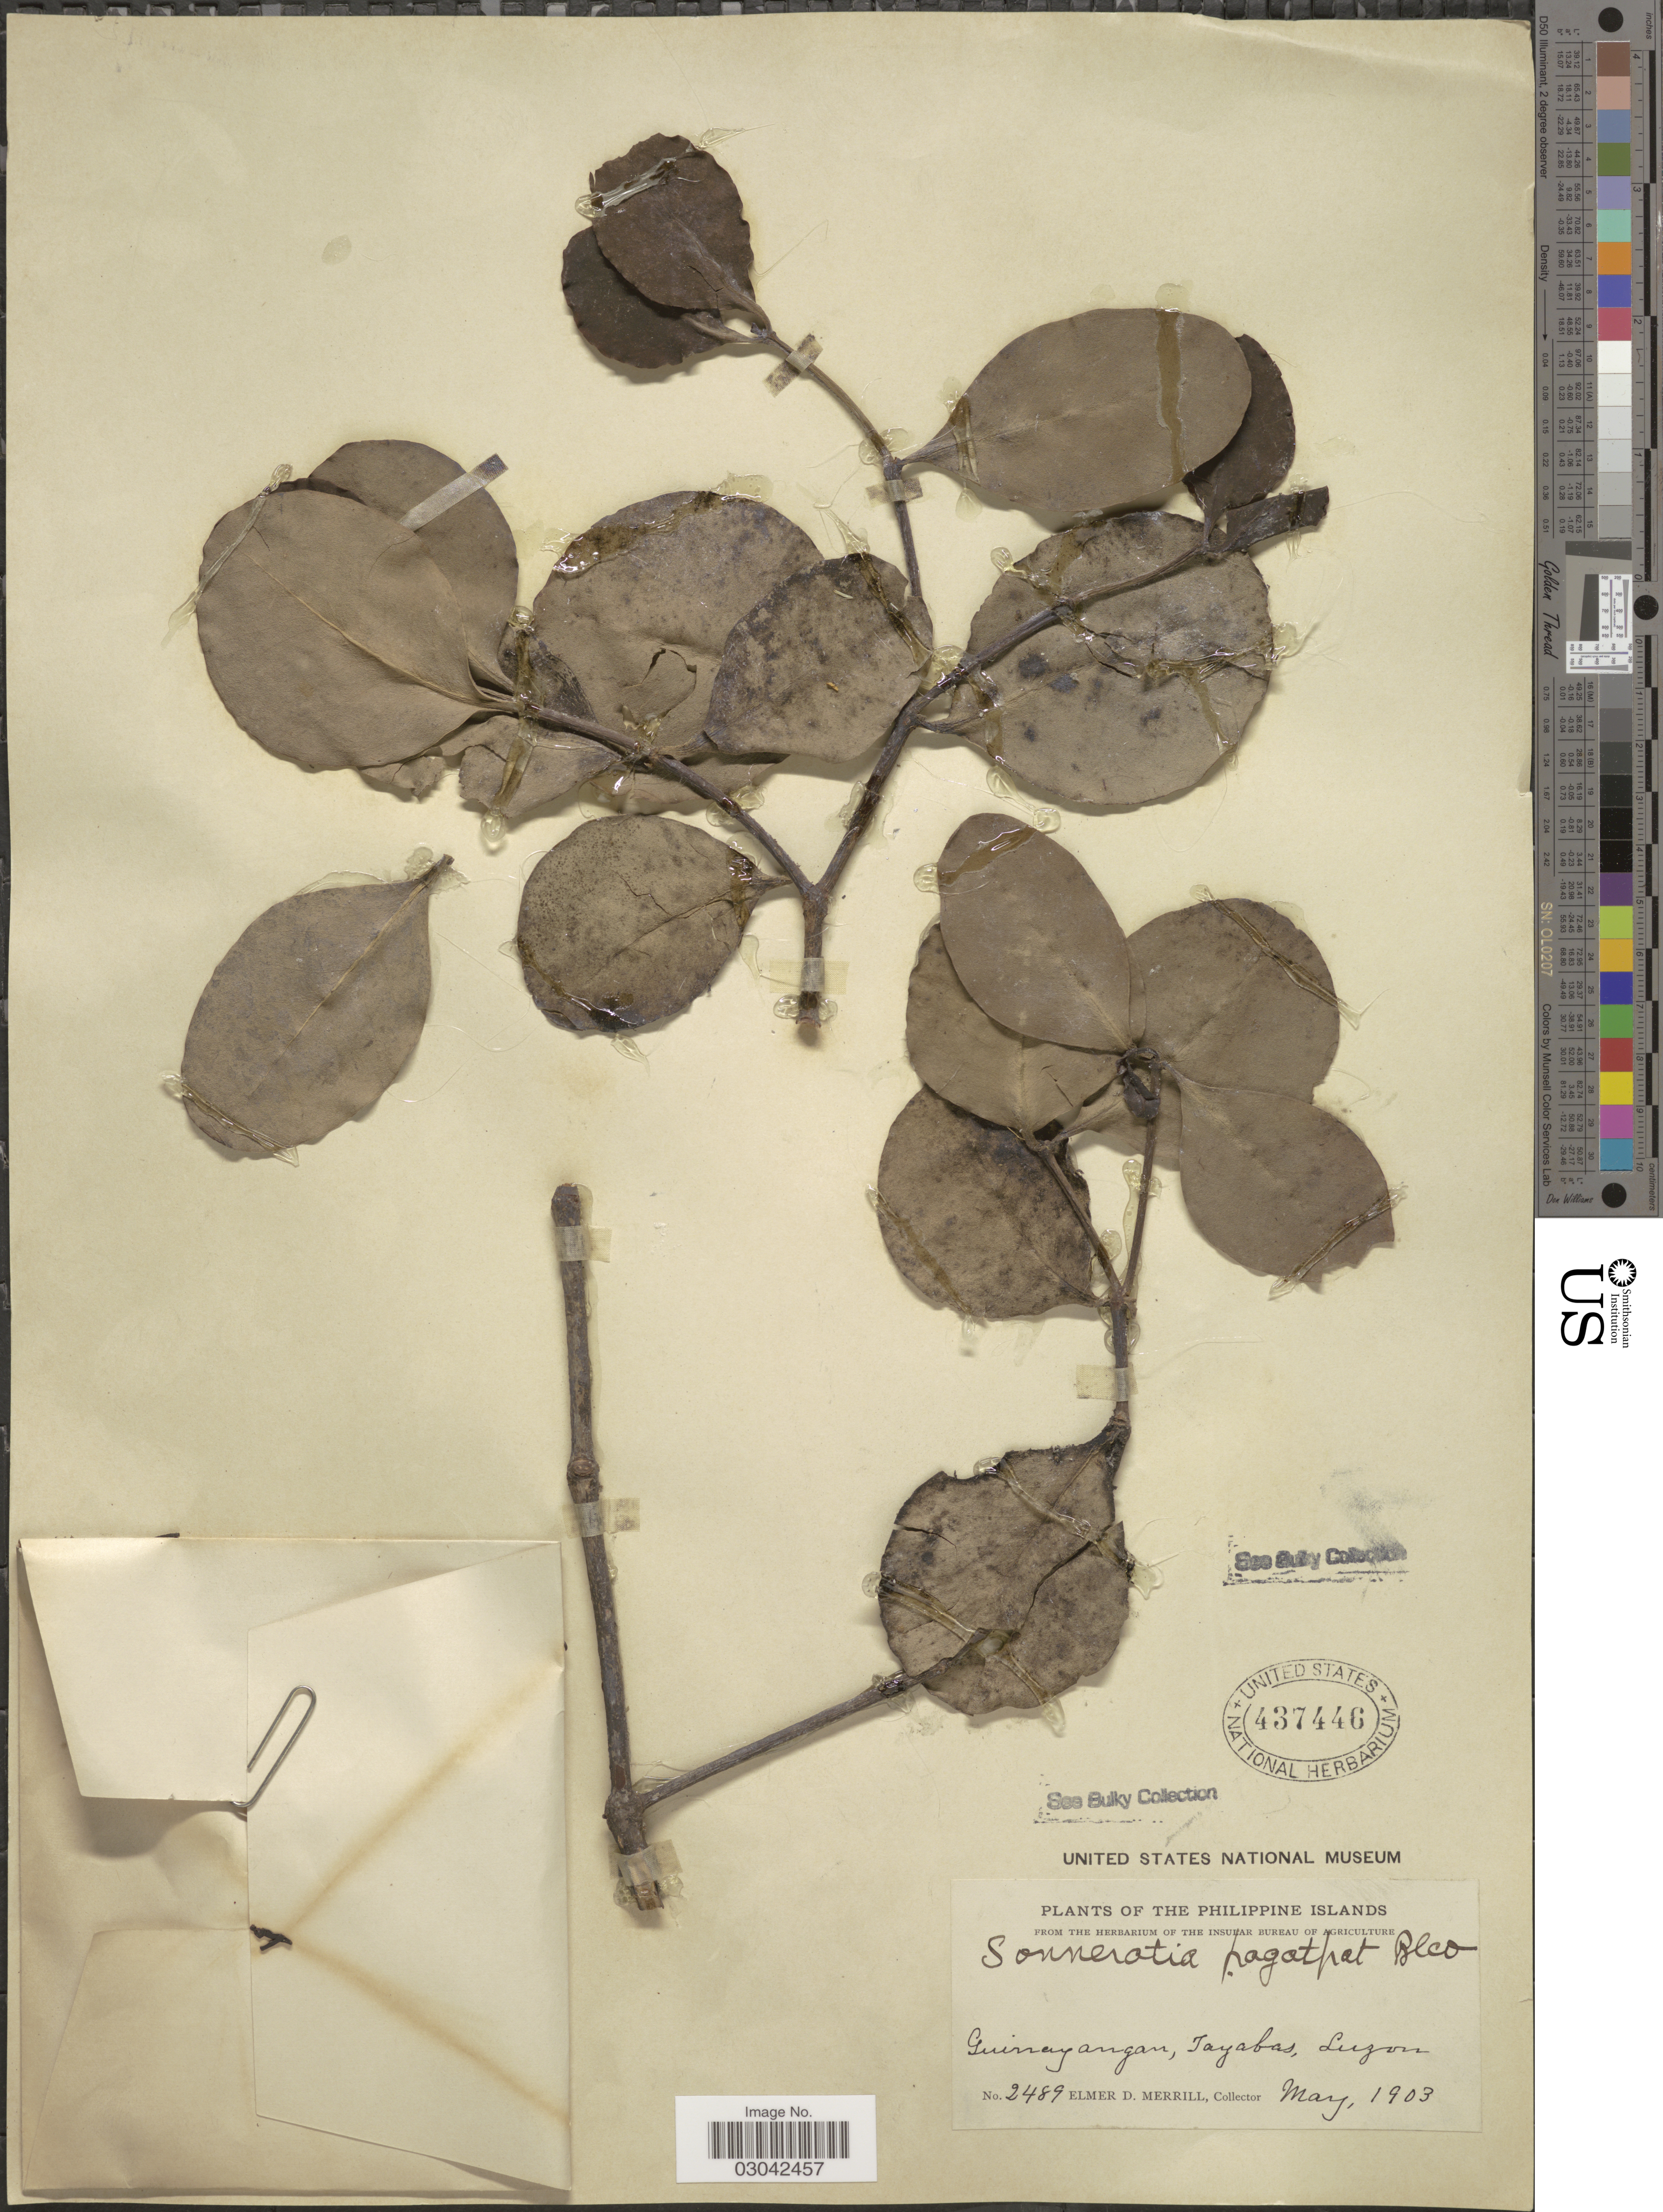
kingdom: Plantae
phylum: Tracheophyta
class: Magnoliopsida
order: Myrtales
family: Lythraceae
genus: Sonneratia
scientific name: Sonneratia pagatpat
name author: Blanco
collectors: E. D. Merrill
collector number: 2489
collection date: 1903-05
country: Philippines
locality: Guinayangan, Tayabas, Luzon.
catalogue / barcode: US 437446